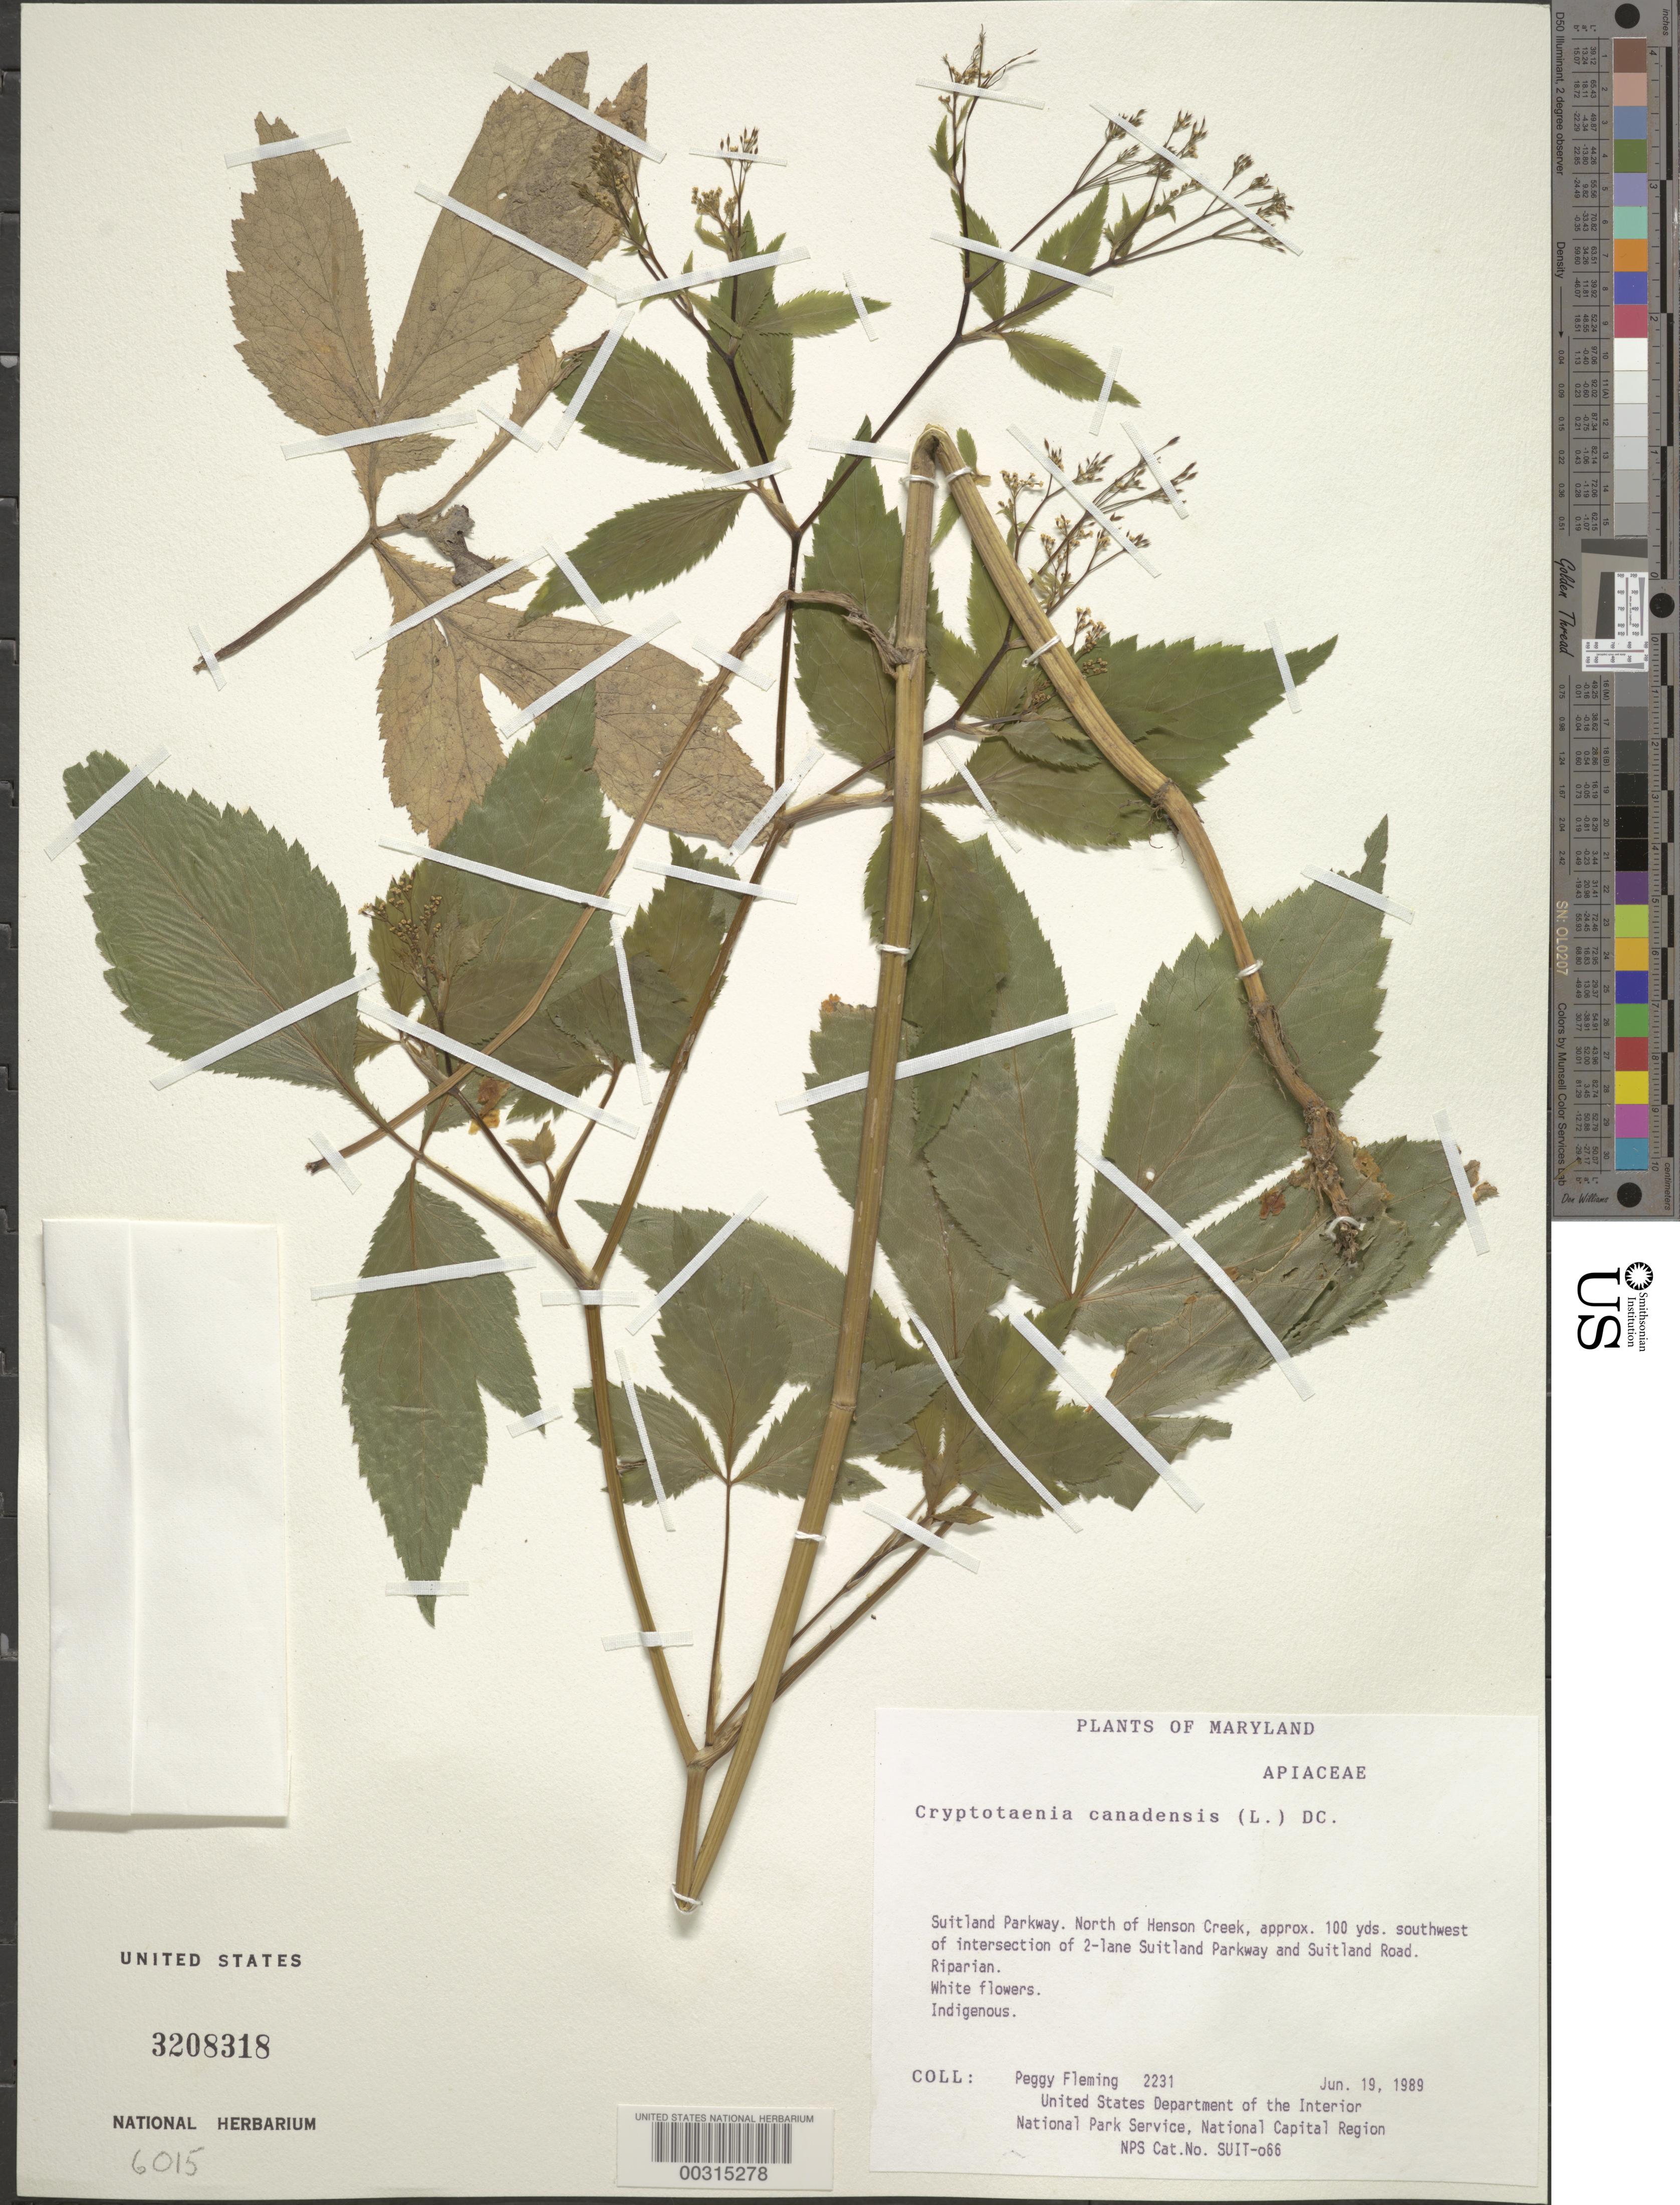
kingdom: Plantae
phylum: Tracheophyta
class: Magnoliopsida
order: Apiales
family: Apiaceae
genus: Cryptotaenia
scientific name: Cryptotaenia canadensis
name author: (L.) DC.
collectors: P. Fleming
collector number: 2231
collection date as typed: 19 Jun 1989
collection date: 1989-06-19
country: United States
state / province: Maryland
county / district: Prince George's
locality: Suitland Parkway, N of Henson Creek SW of intersection of Suitland Parkway and Suitland Road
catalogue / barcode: US 3208318